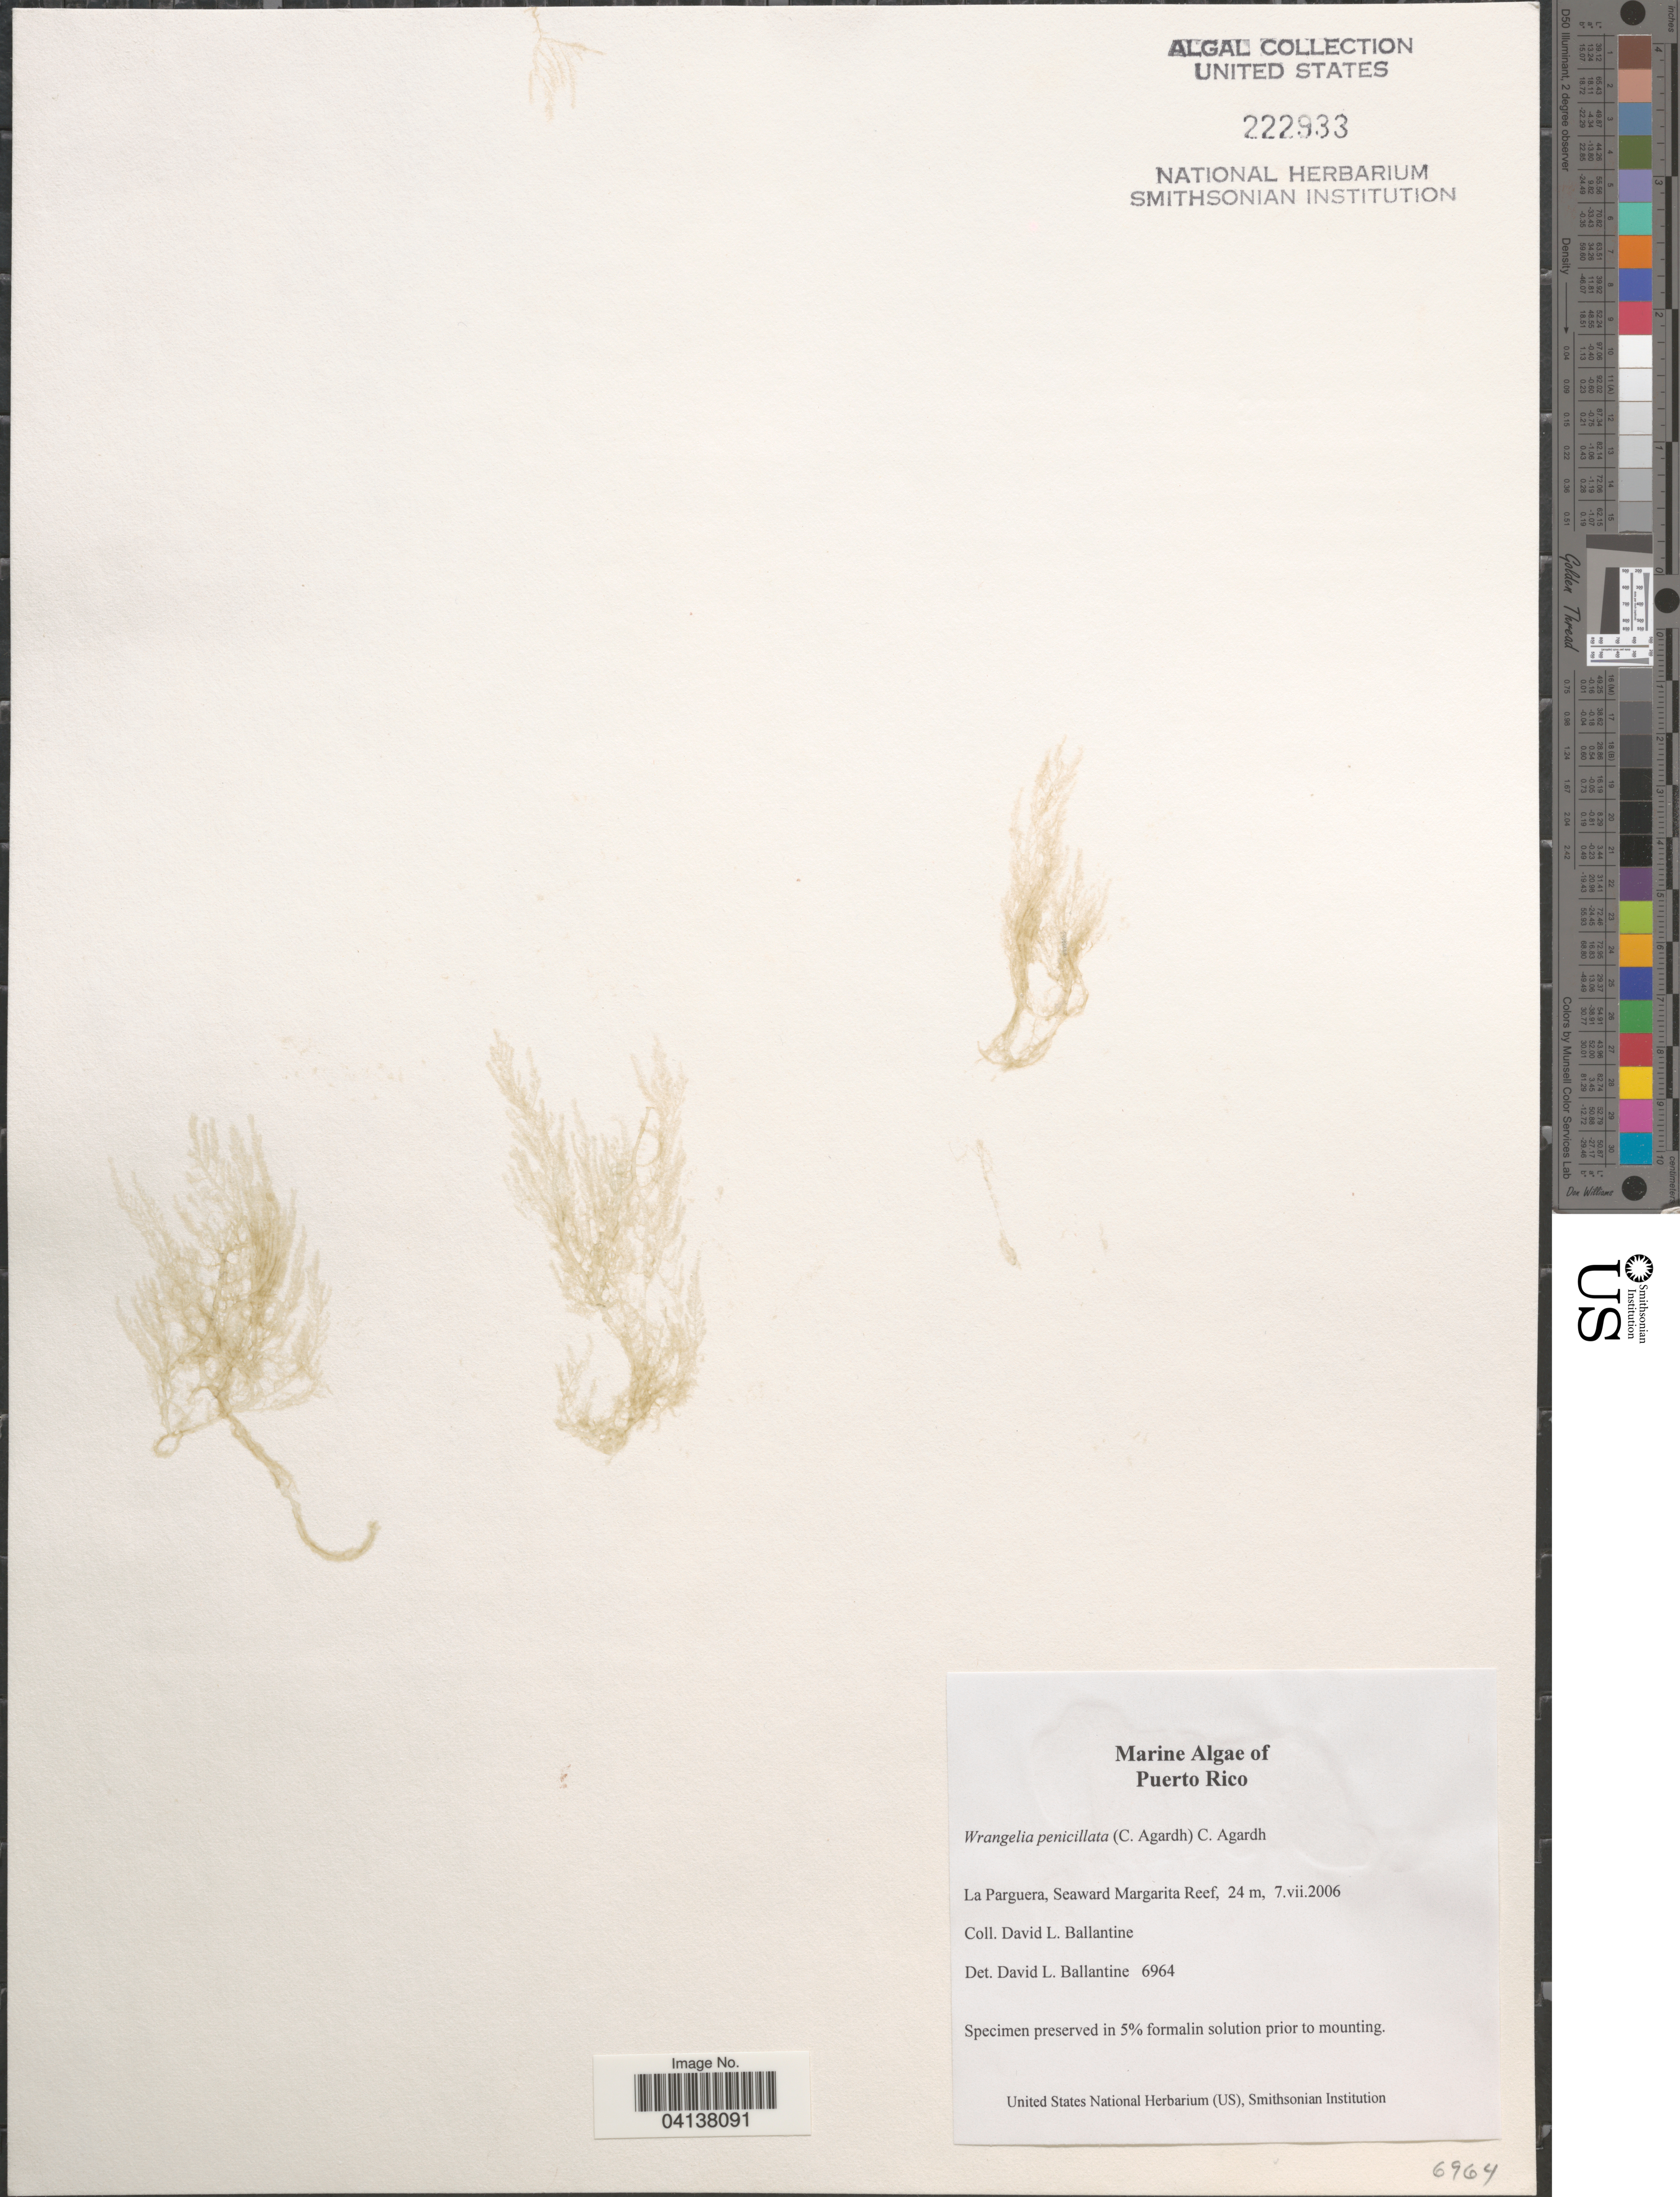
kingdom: Plantae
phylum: Rhodophyta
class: Florideophyceae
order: Ceramiales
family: Wrangeliaceae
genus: Wrangelia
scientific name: Wrangelia penicillata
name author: (C. Agardh) C. Agardh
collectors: D.L. Ballantine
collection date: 2006-07-07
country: Puerto Rico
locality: La Parguera, Seaward Margarita Reef.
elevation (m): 24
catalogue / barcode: US 222933